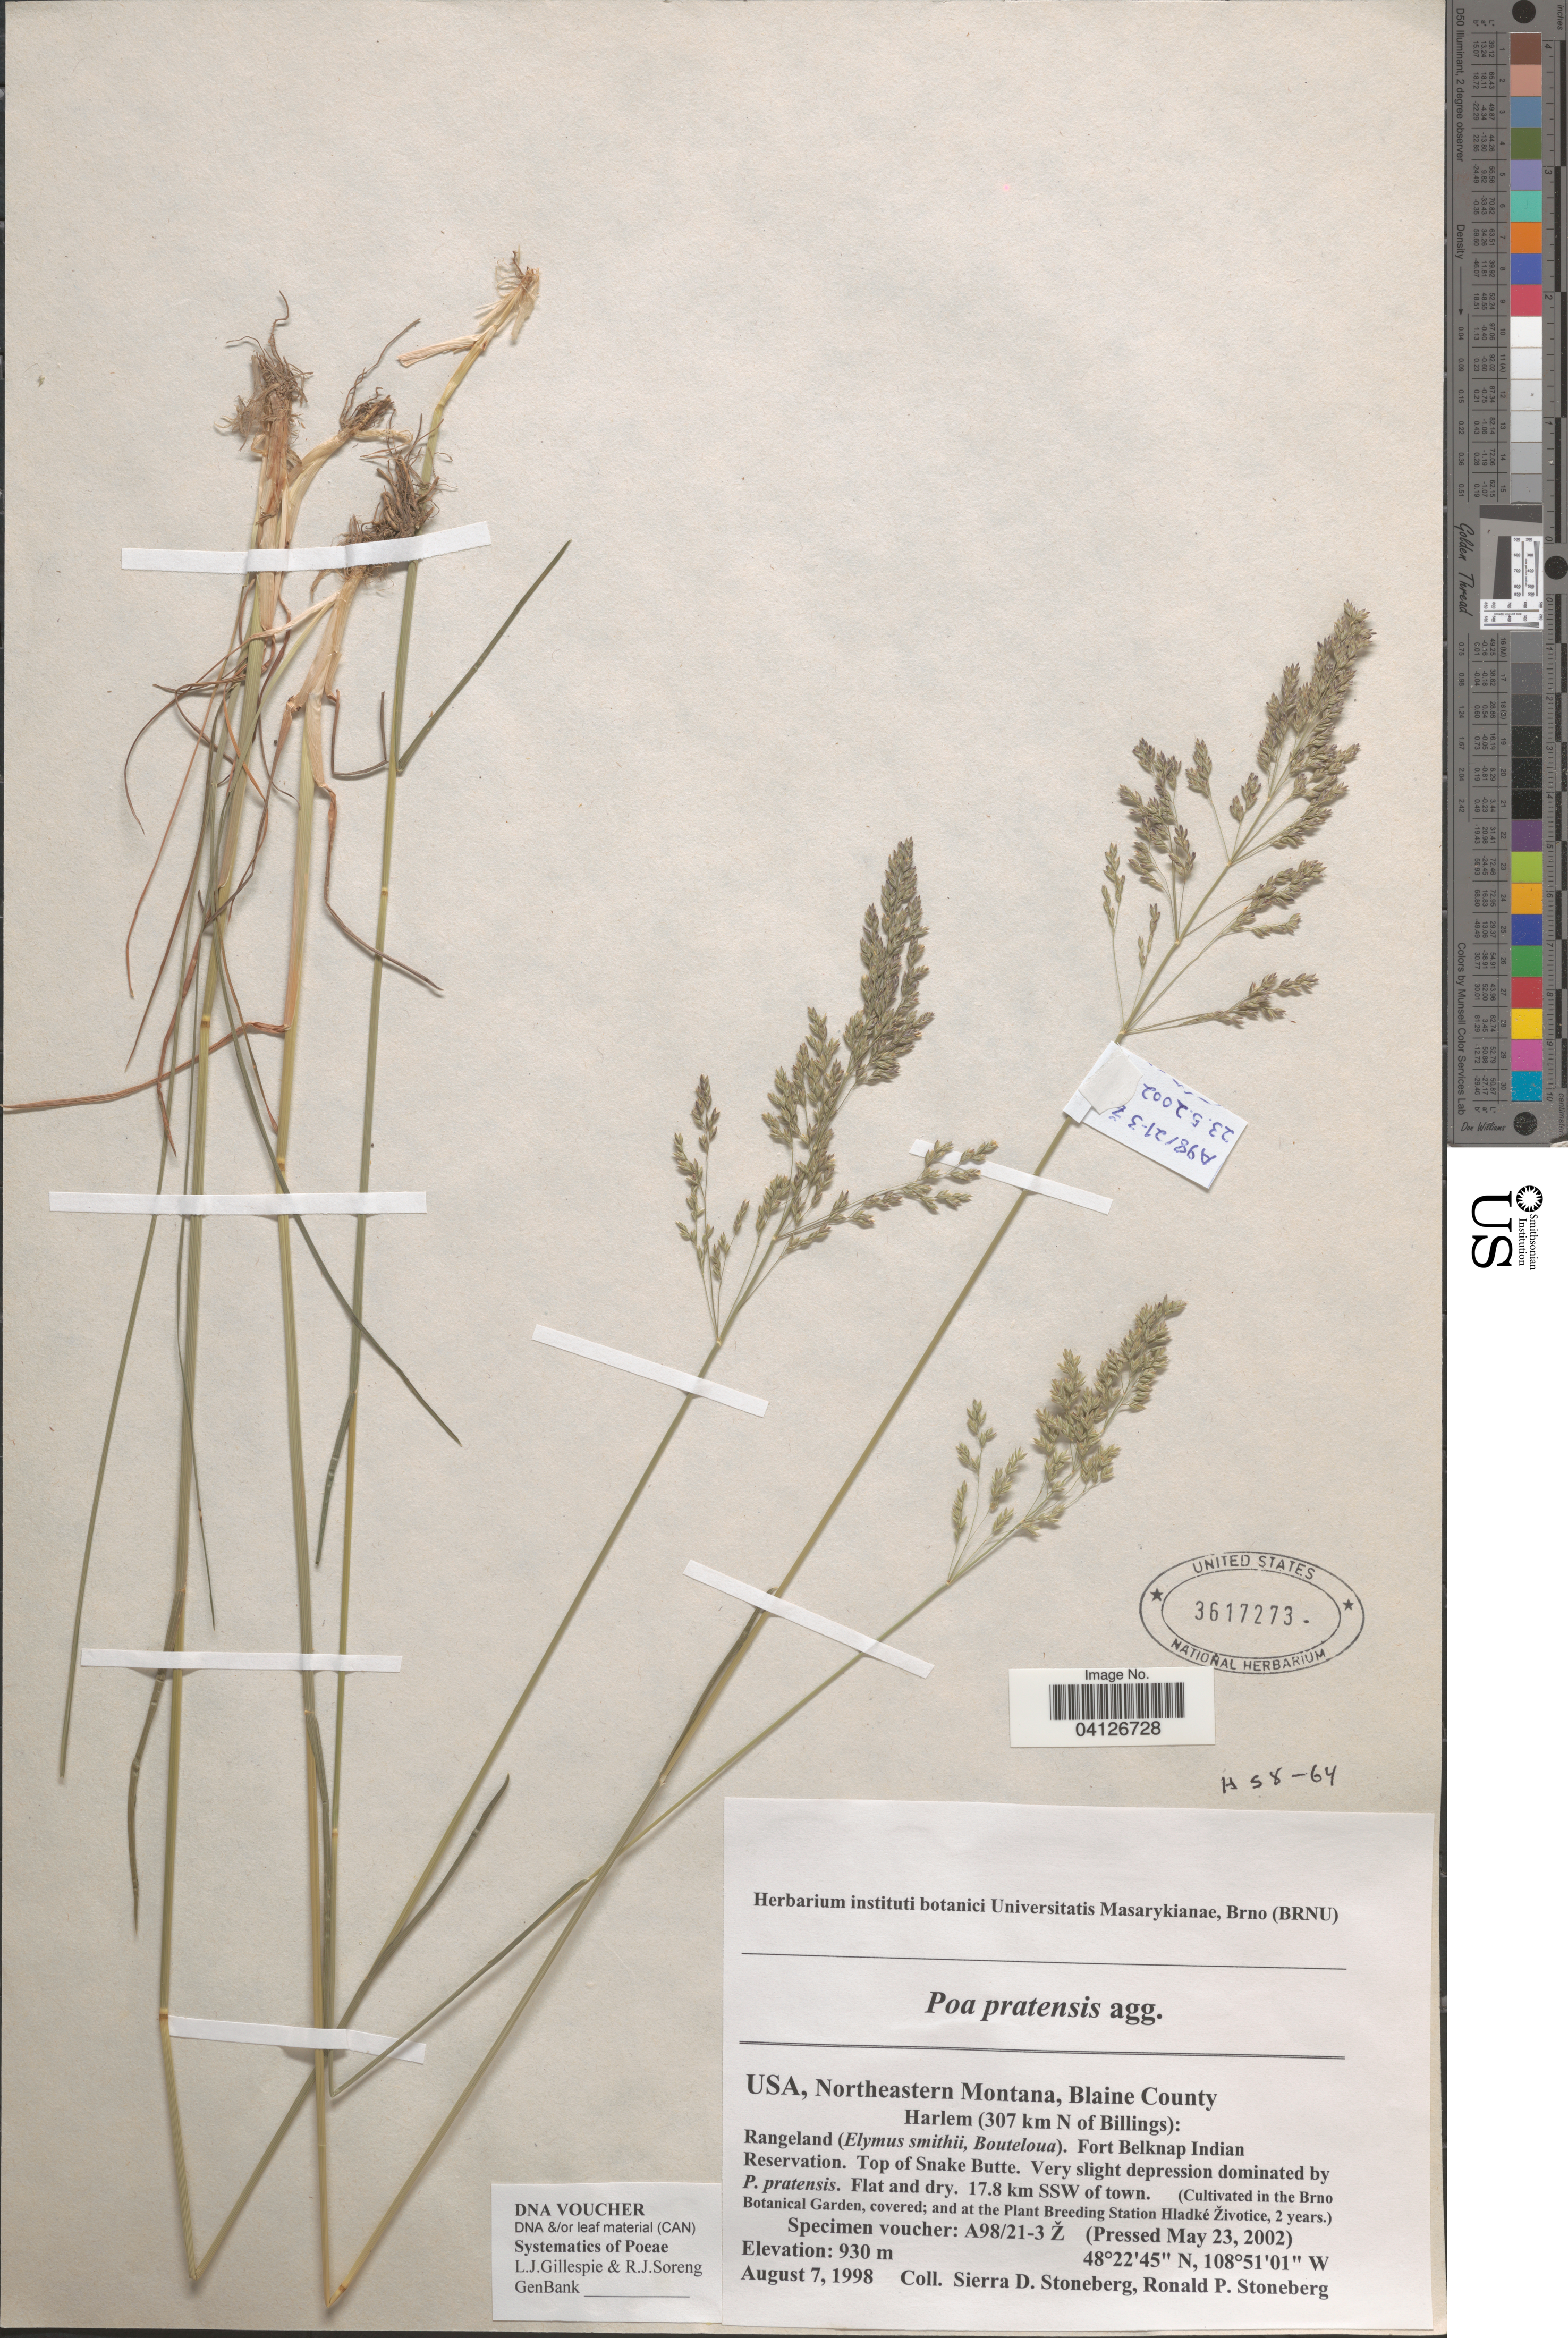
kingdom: Plantae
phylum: Tracheophyta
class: Liliopsida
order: Poales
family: Poaceae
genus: Poa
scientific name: Poa pratensis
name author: L.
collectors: Ex herb. instituti botanici Universitatis Masarykianae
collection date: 2002-05-23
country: Czechia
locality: (Cultivated in the Brno Botanical Garden, covered; and at the Plant Breeding Station Hladké Životice, 2 years.).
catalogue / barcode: US 3617273